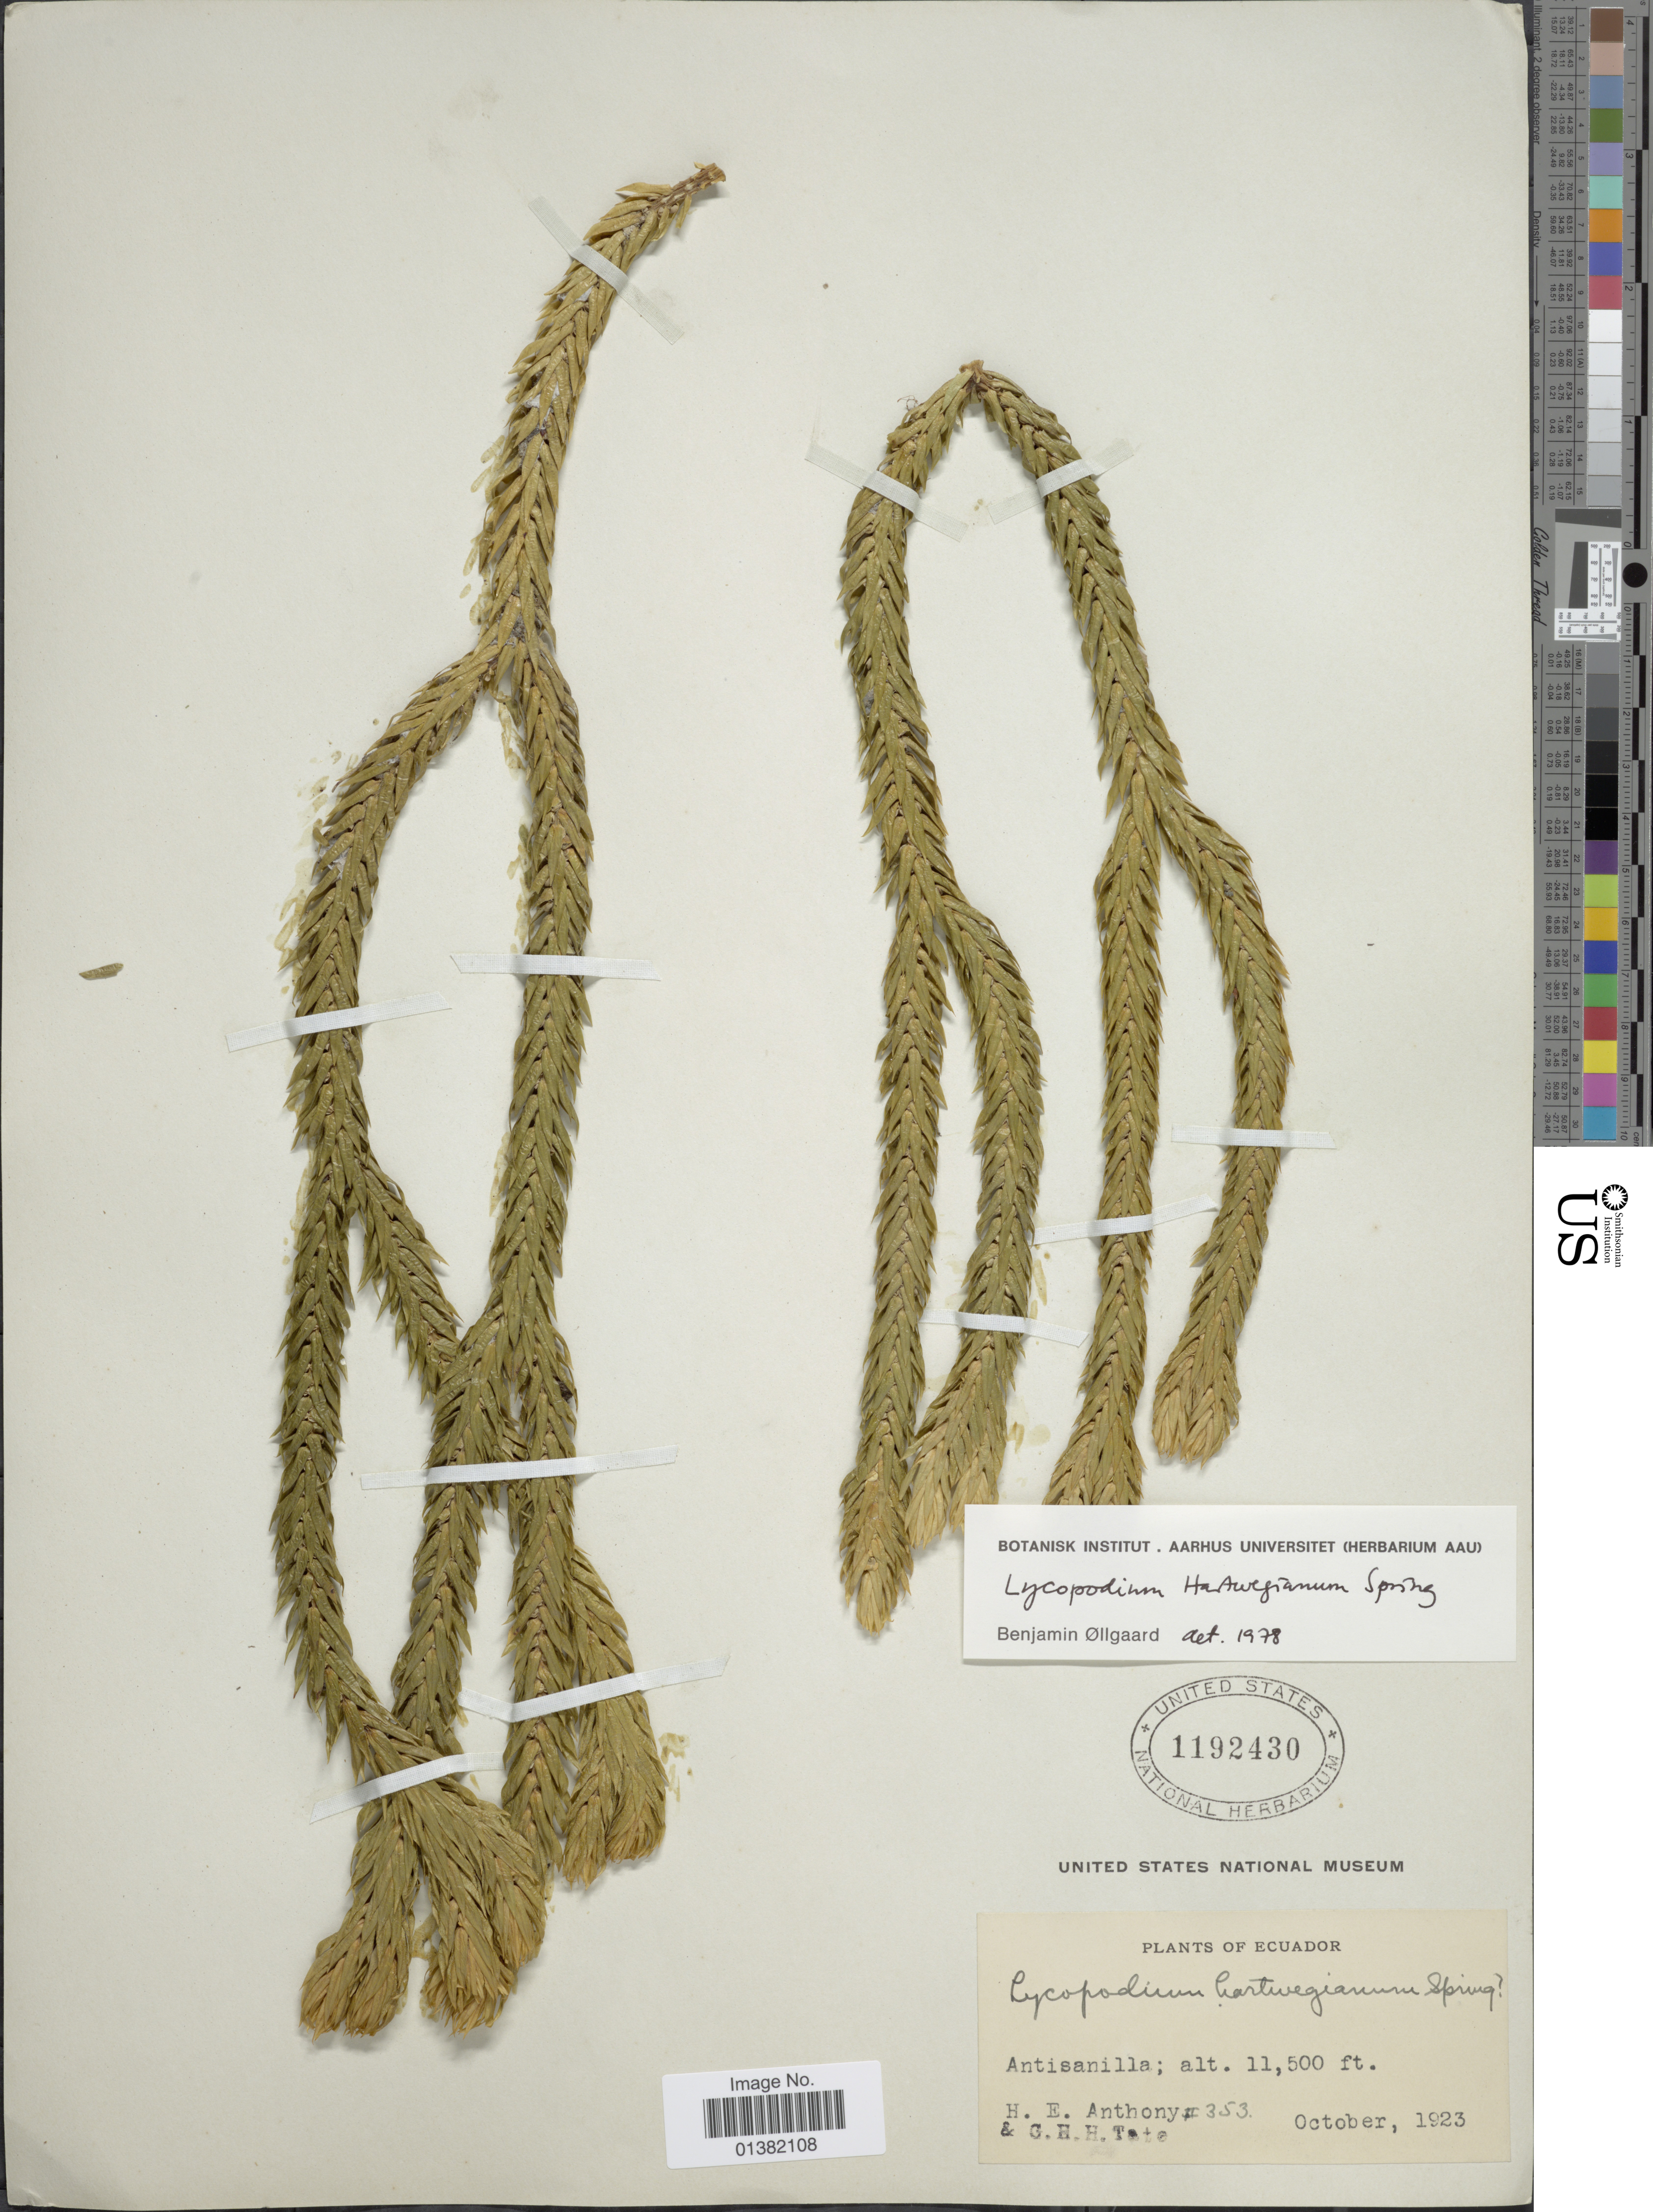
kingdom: Plantae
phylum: Tracheophyta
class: Lycopodiopsida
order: Lycopodiales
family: Lycopodiaceae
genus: Phlegmariurus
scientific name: Phlegmariurus hartwegianus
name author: (Spring) B. Øllg.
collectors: H. E. Anthony & G. Tate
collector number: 353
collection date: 1923-10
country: Ecuador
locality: Antisanilla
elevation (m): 3505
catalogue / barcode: US 1192430